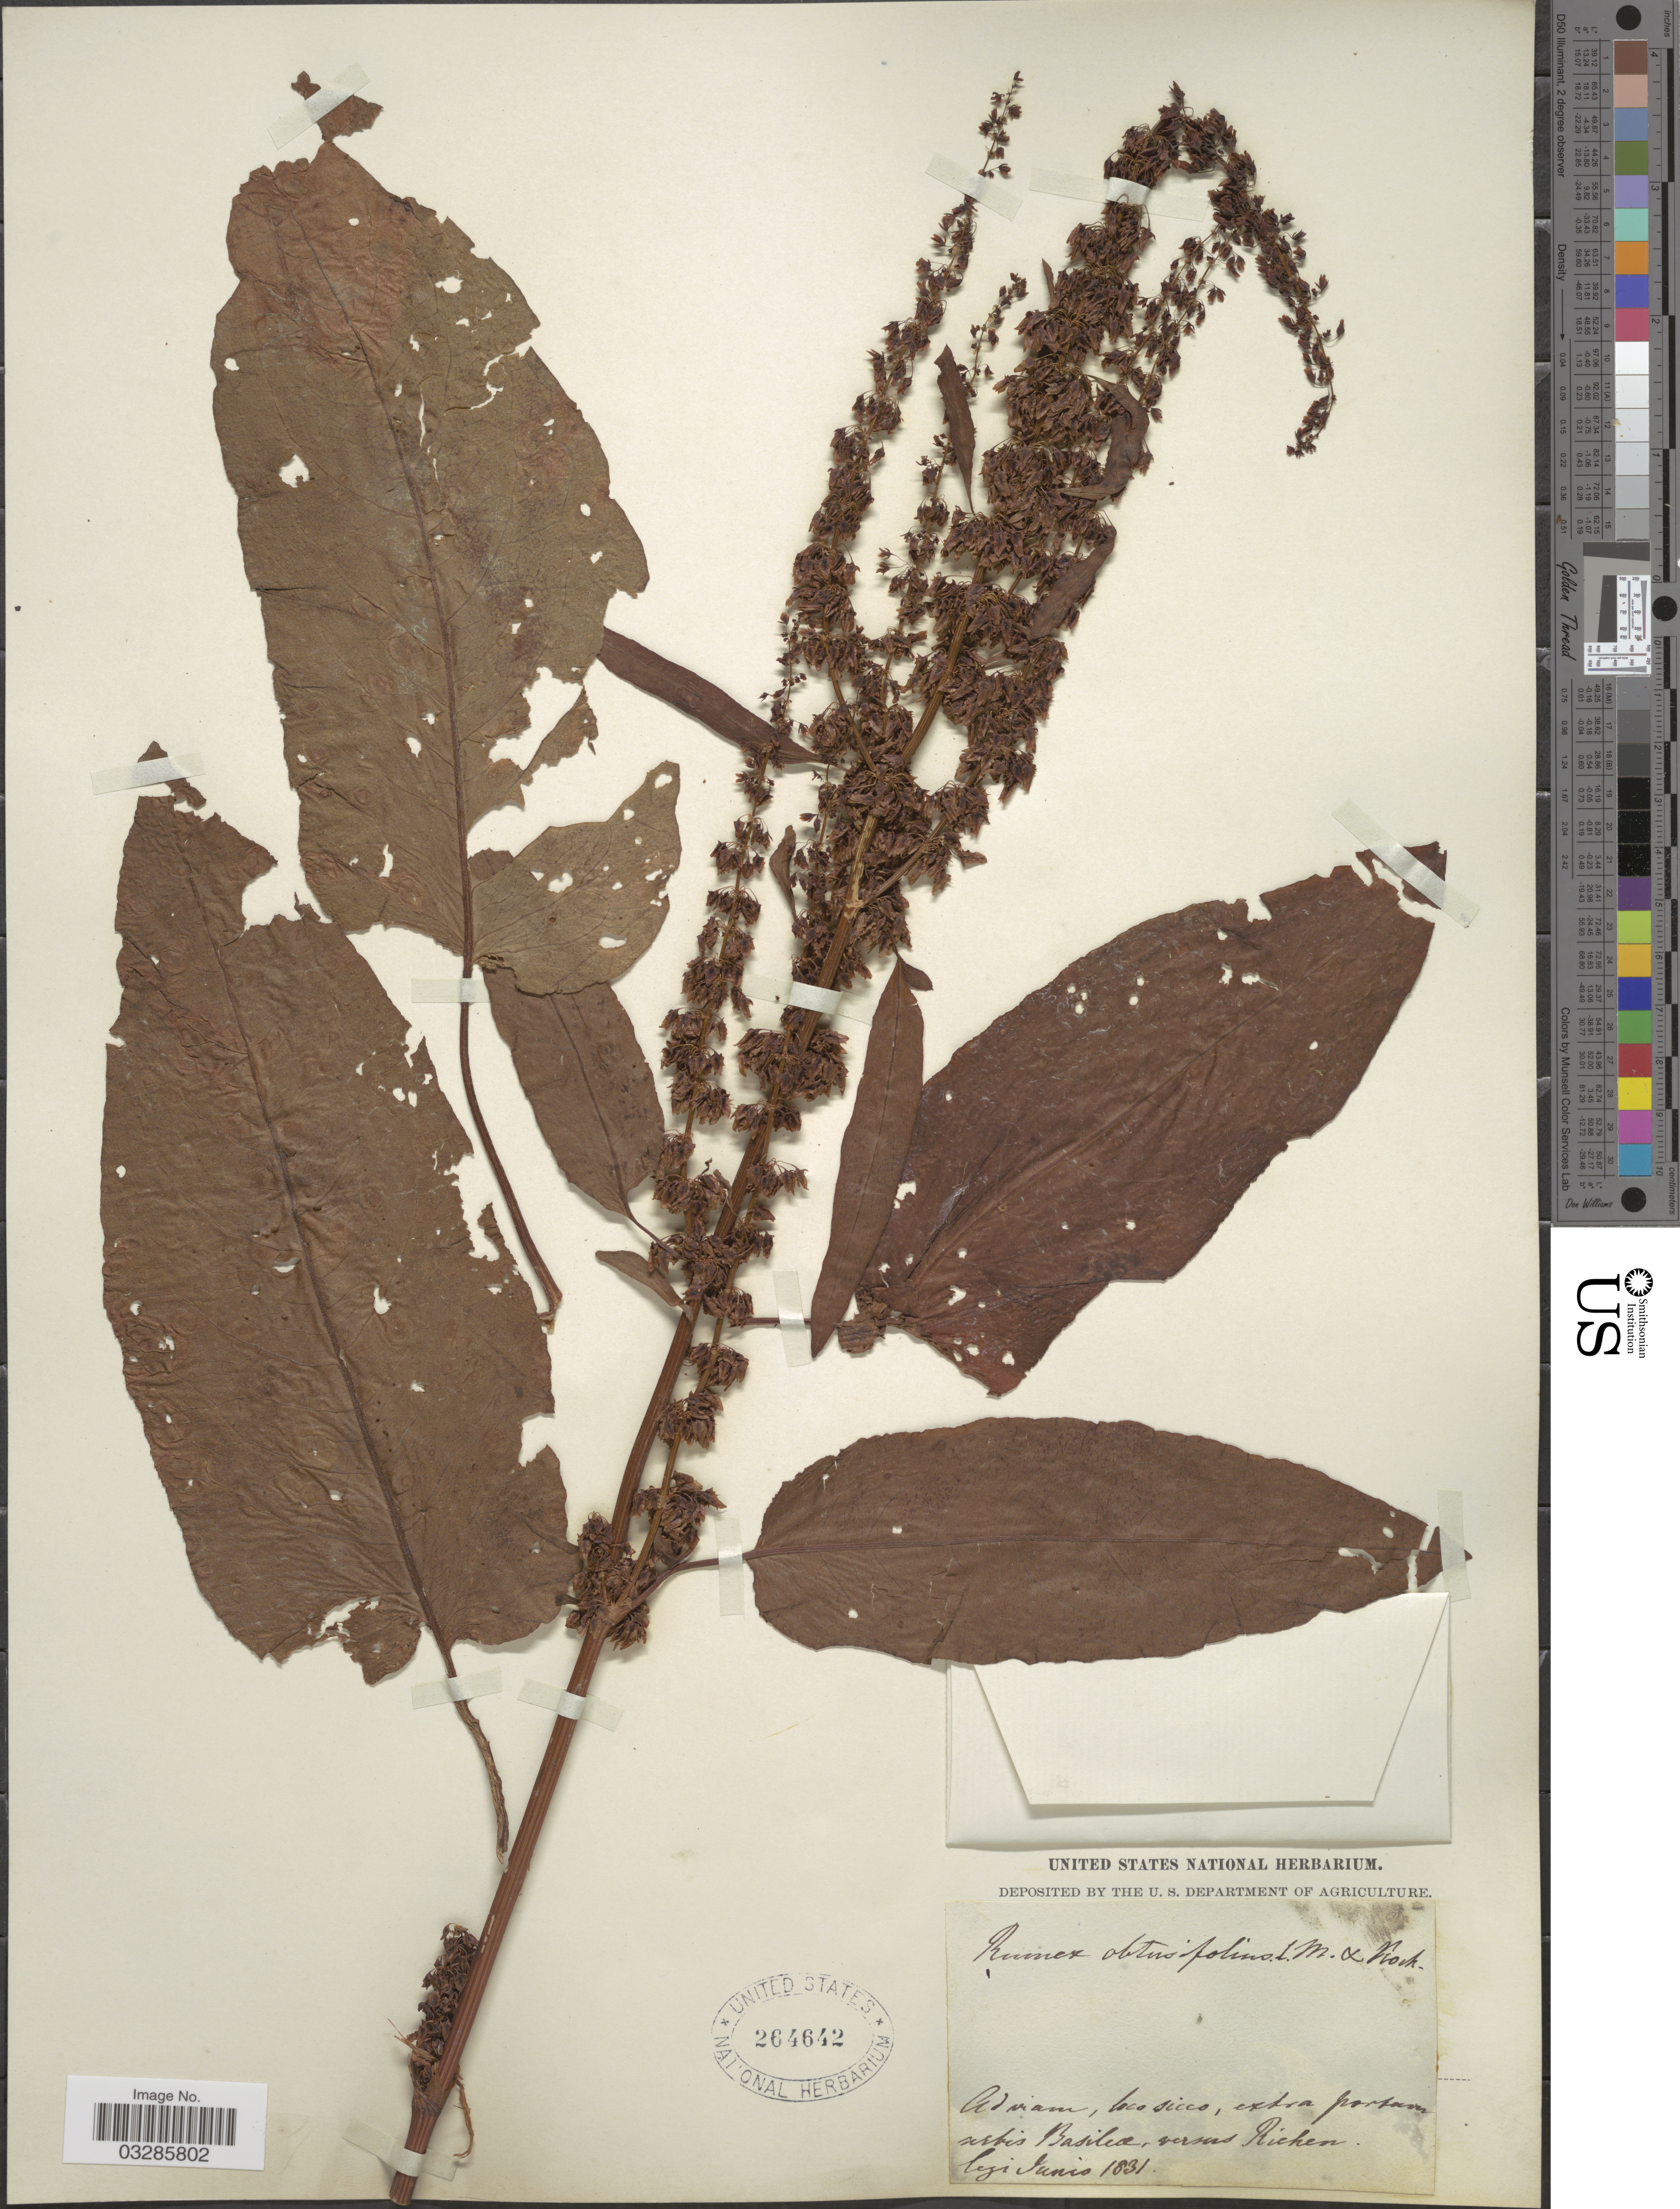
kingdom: Plantae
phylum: Tracheophyta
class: Magnoliopsida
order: Caryophyllales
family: Polygonaceae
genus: Rumex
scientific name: Rumex obtusifolius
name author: L.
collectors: ex herb. United States National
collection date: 1831-06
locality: Ad viam, loco sicco, extra [interpreted] portavi [interpreted] silvis Basiliae [interpreted], versus Ricken.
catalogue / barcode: US 264642